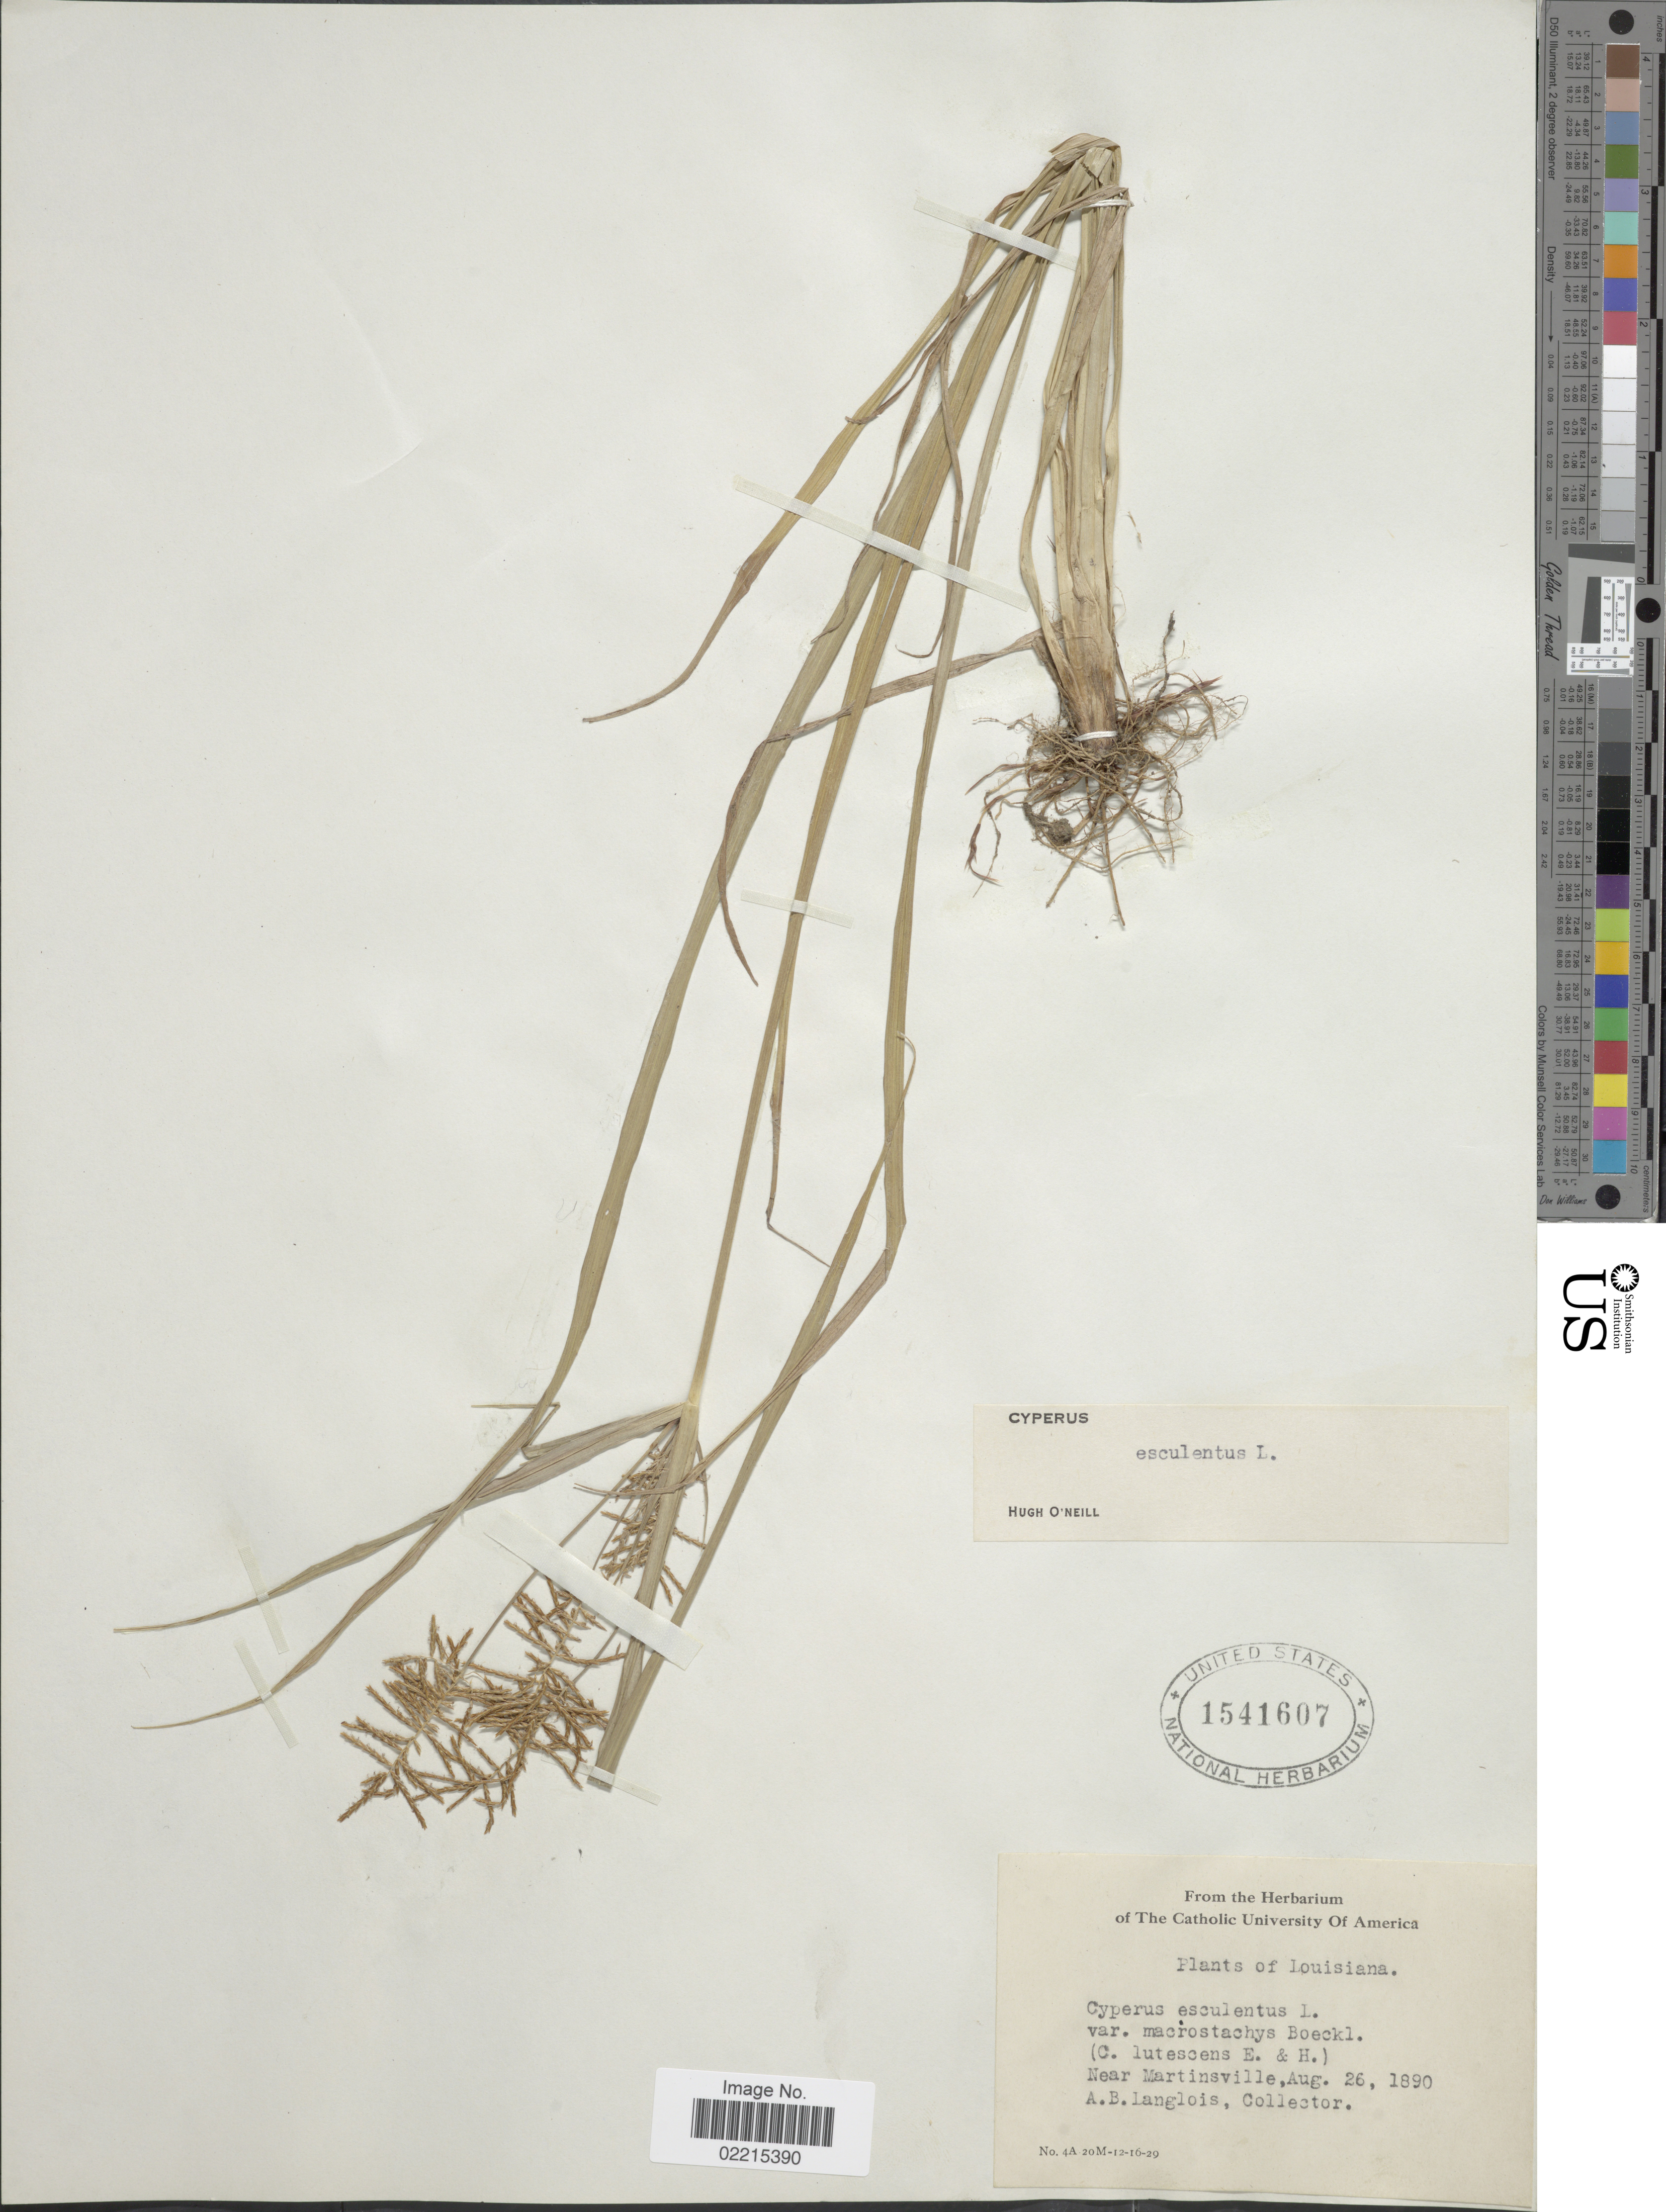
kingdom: Plantae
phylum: Tracheophyta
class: Liliopsida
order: Poales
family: Cyperaceae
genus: Cyperus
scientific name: Cyperus esculentus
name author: L.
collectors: A. Langlois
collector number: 4A-20M-12-16-29?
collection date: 1890-08-26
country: United States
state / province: Louisiana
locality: Near Martinsville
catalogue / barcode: US 1541607